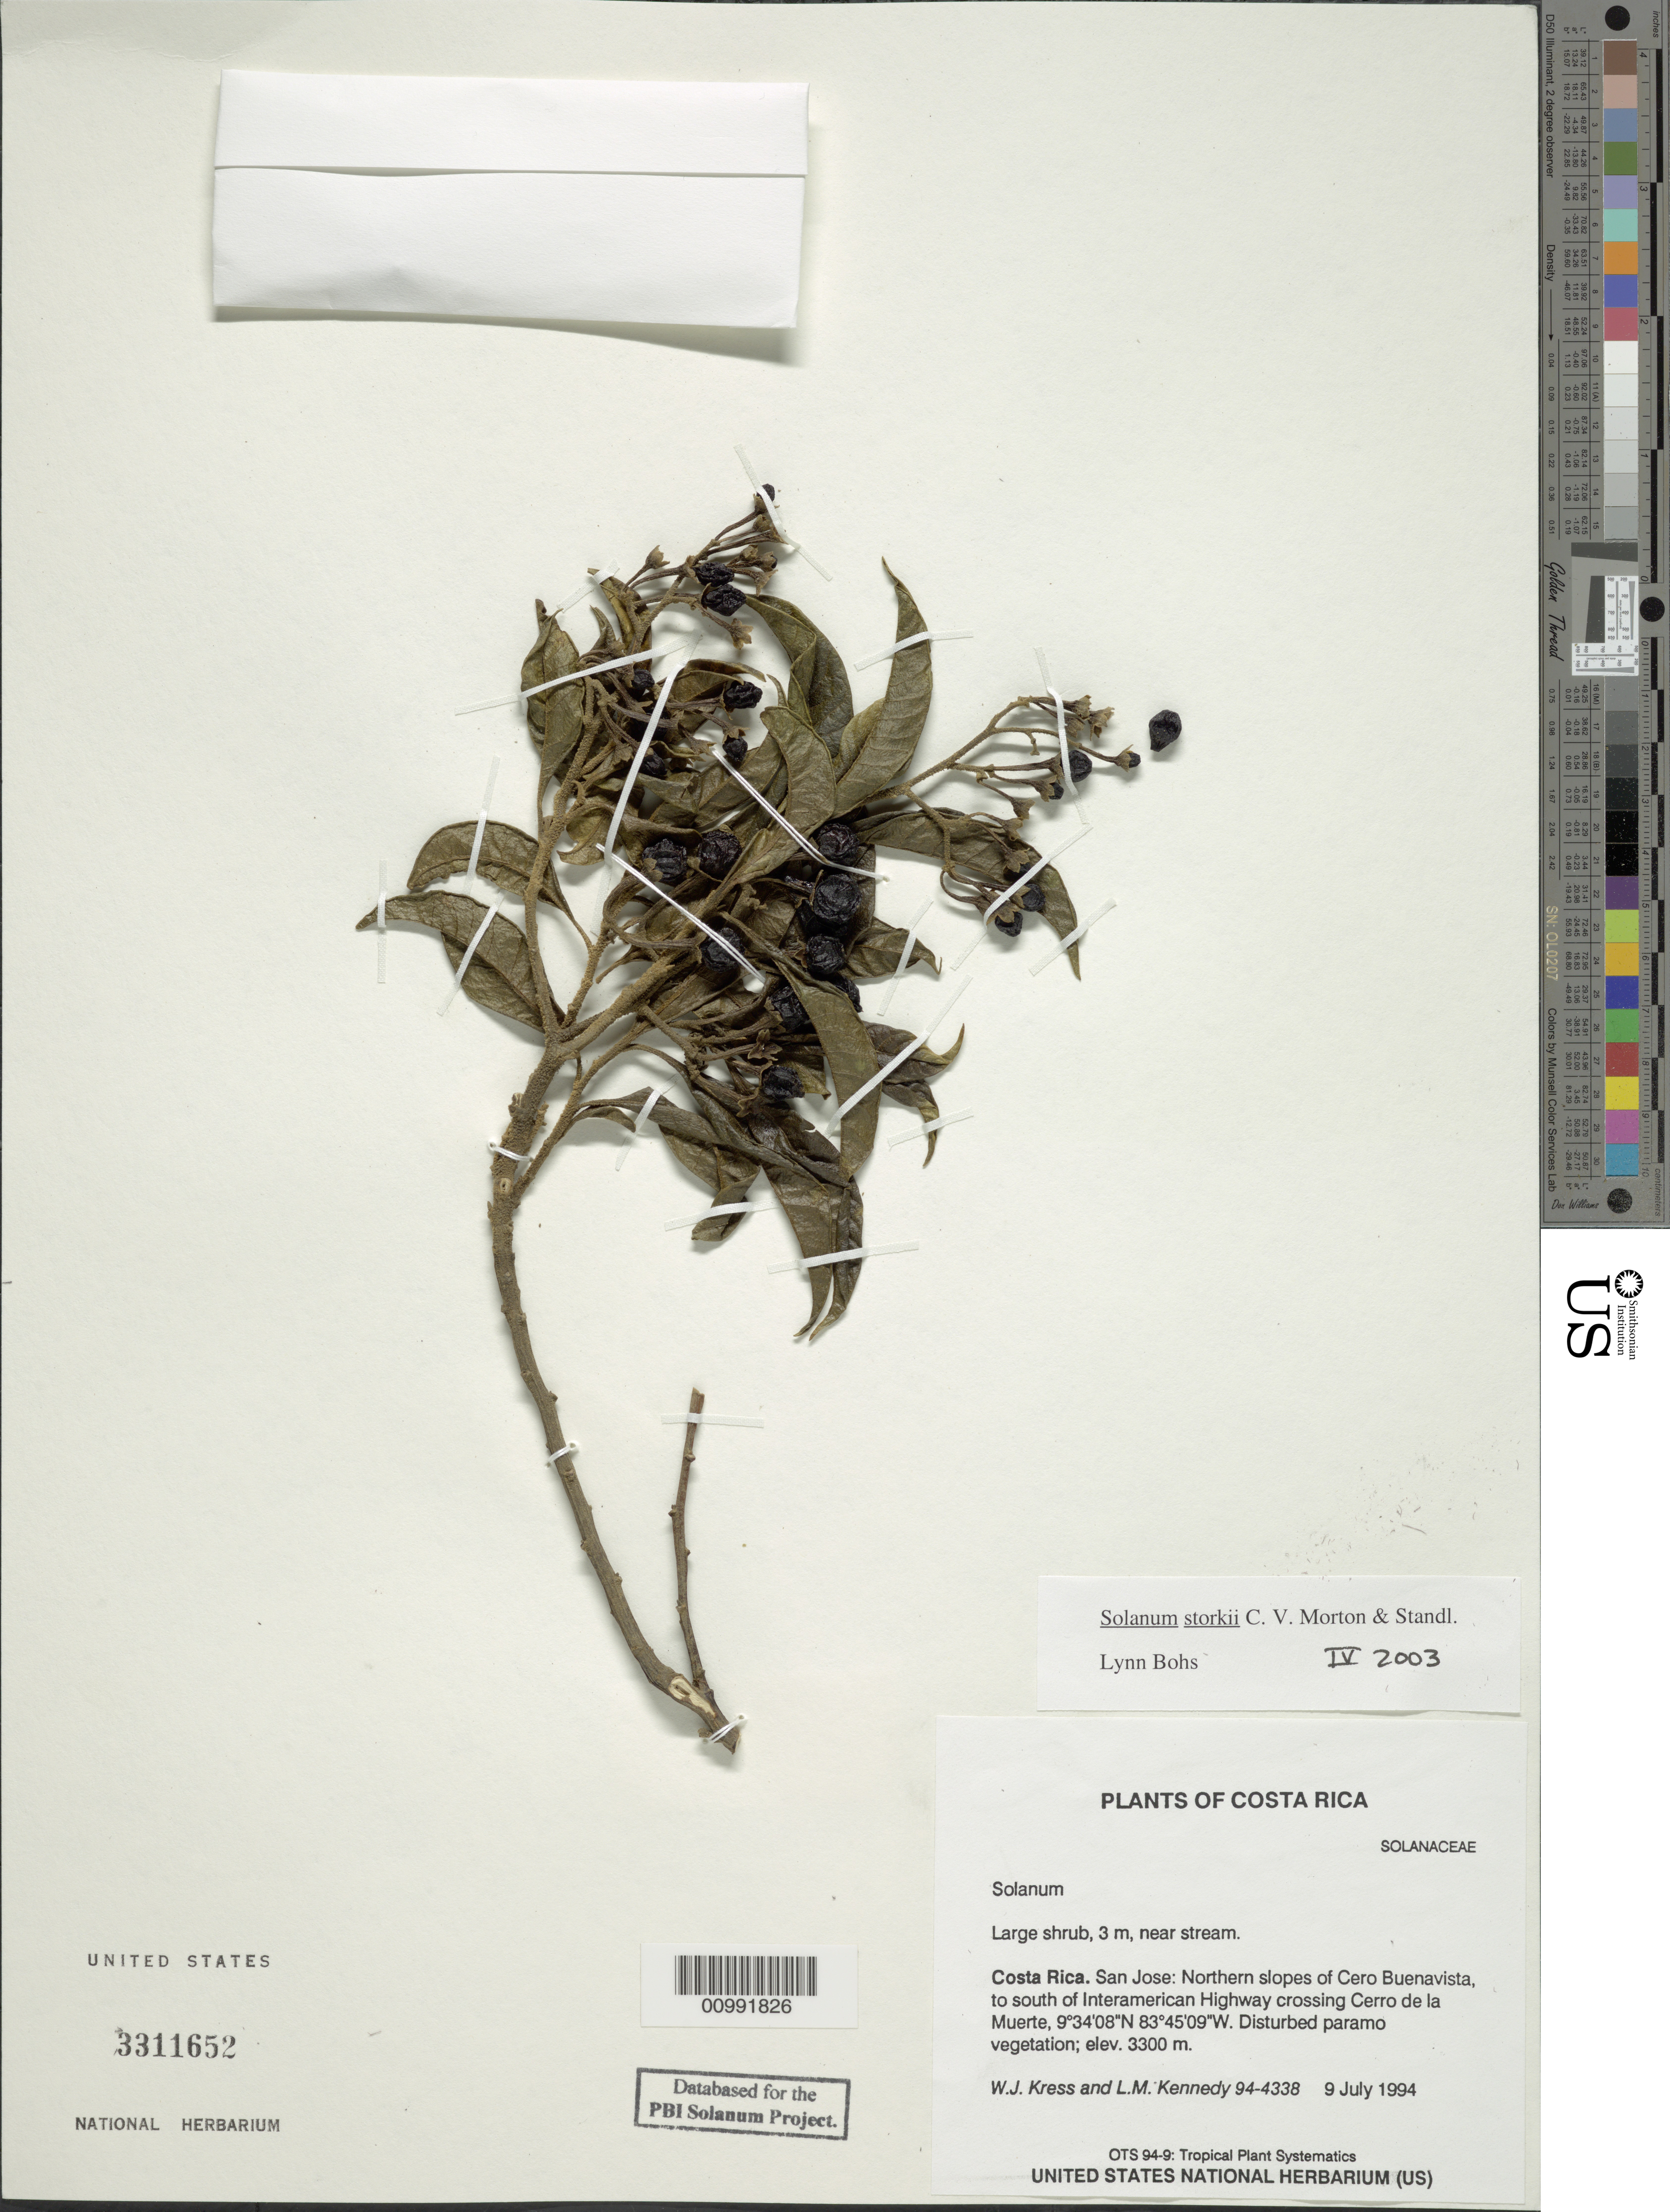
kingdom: Plantae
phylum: Tracheophyta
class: Magnoliopsida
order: Solanales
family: Solanaceae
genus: Solanum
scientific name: Solanum storkii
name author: C.V. Morton & Standl.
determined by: Bohs, L. A.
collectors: W. J. Kress & L. M. Kennedy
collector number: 94-4338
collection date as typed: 9 Jul 1994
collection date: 1994-07-09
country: Costa Rica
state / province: San José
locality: Northern slopes of Cero Buenavista, to south of Interamerican Highway crossing Cerro de la Muerte.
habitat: Distrubed paramo vegetation;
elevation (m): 3300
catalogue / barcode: US 3311652